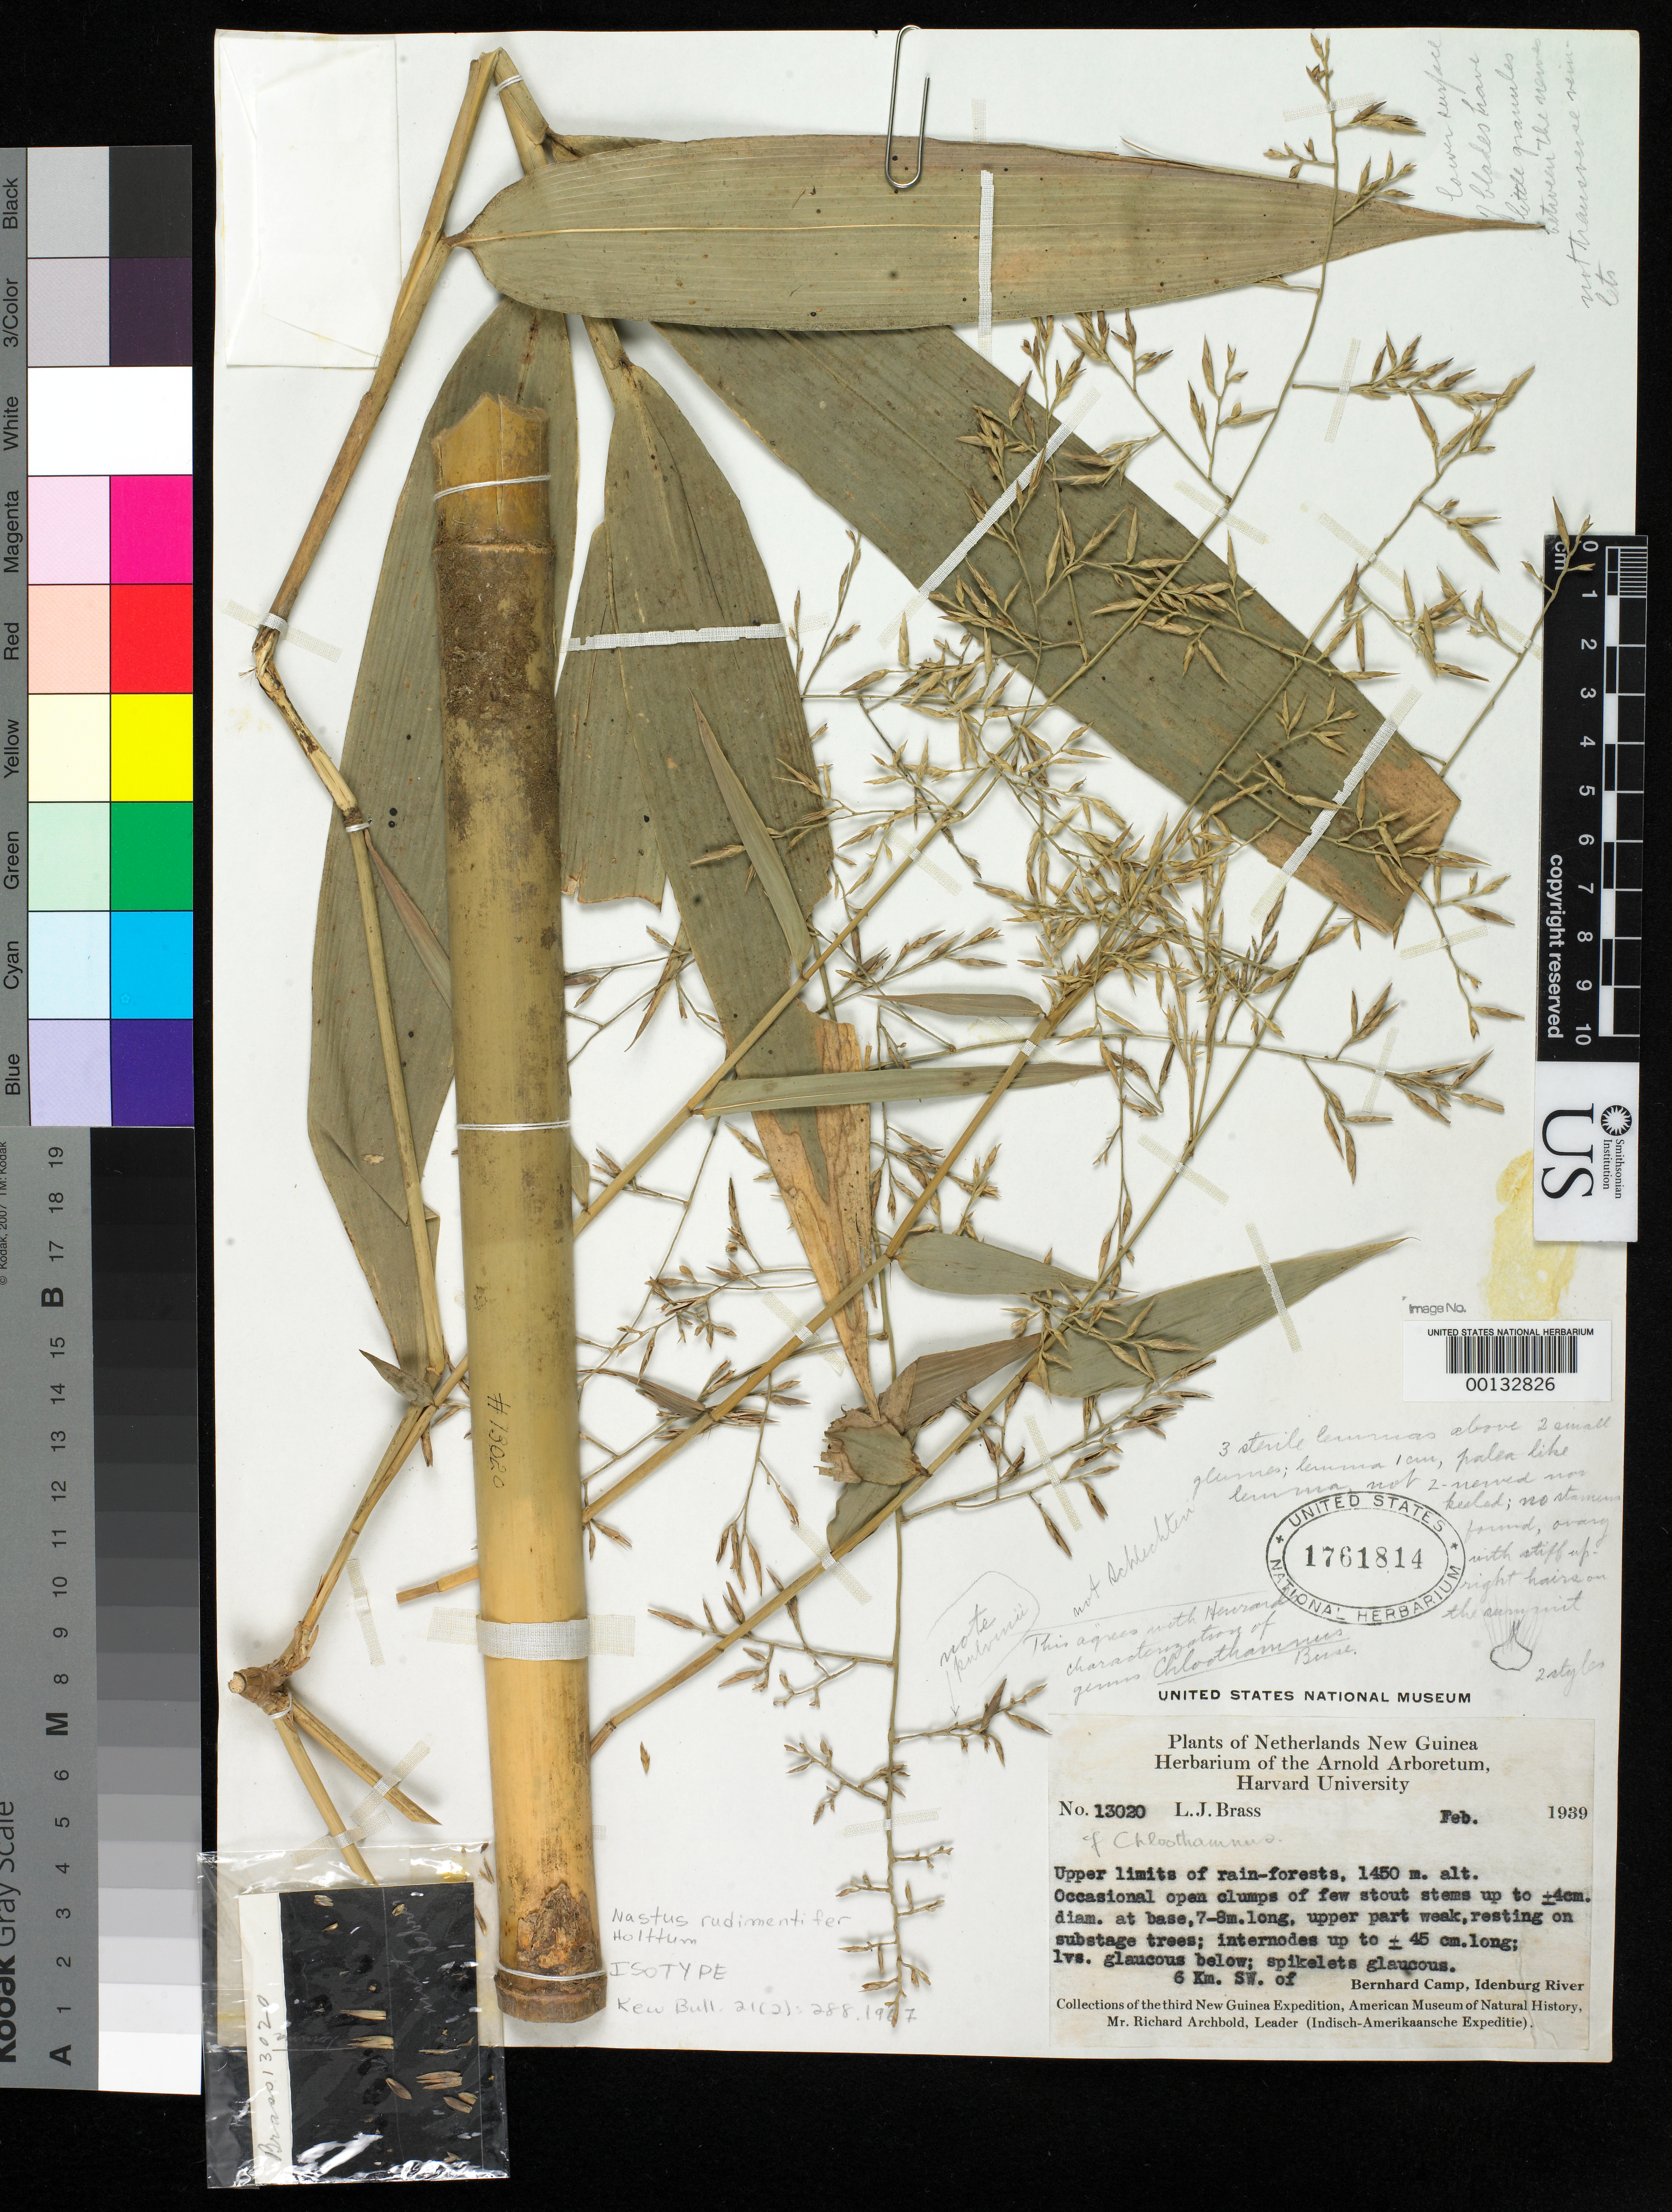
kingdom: Plantae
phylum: Tracheophyta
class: Liliopsida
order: Poales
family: Poaceae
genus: Nastus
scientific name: Nastus rudimentifer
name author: Holttum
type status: Isotype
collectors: L. J. Brass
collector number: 13020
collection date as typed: Feb 1939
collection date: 1939-02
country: Indonesia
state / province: Papua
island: New Guinea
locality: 6 km SW of Bernhard camp, Idenburg River. Irian Barat.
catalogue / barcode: US 1761814